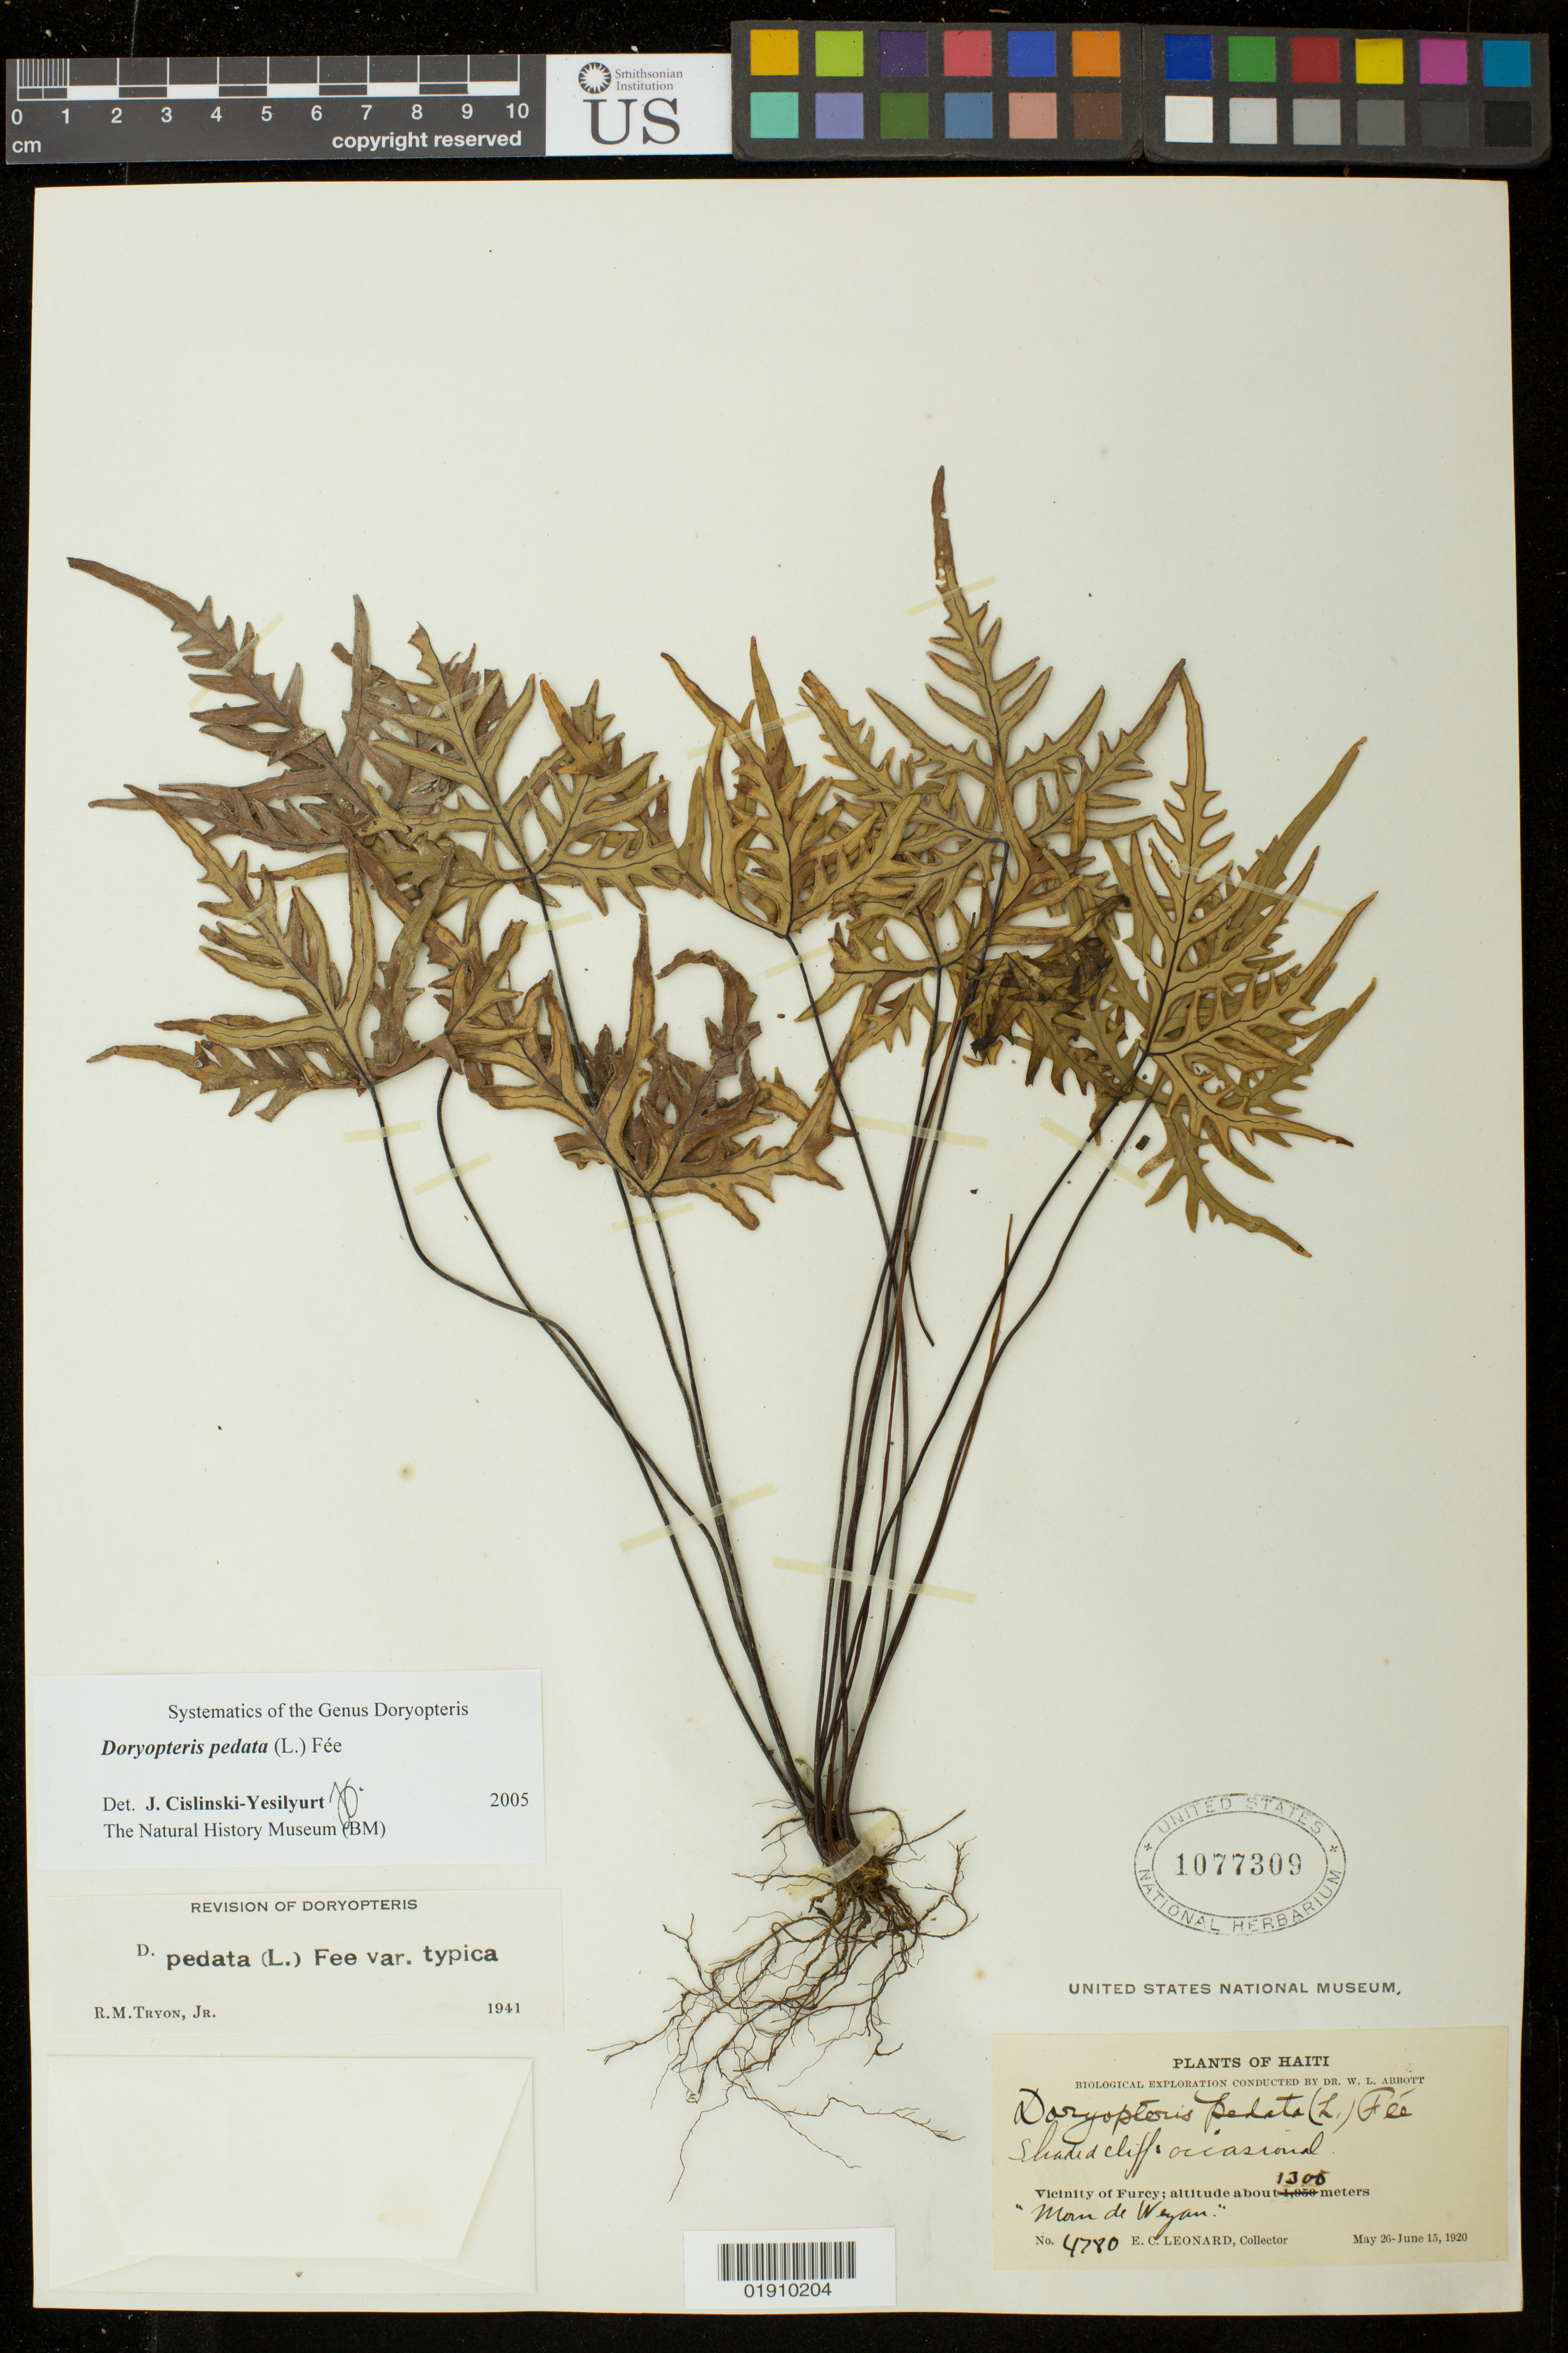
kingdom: Plantae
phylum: Tracheophyta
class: Polypodiopsida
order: Polypodiales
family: Pteridaceae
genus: Doryopteris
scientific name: Doryopteris pedata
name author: (L.) Fée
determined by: Cislinski-Yesilyurt, J.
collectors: E. C. Leonard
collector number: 4780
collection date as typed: May 26- June 15, 1920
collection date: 1920-05-26/1920-06-15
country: Haiti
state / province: Ouest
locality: Vicinity of Furcy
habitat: Shaded cliff: occasional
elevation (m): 1300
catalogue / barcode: US 1077309